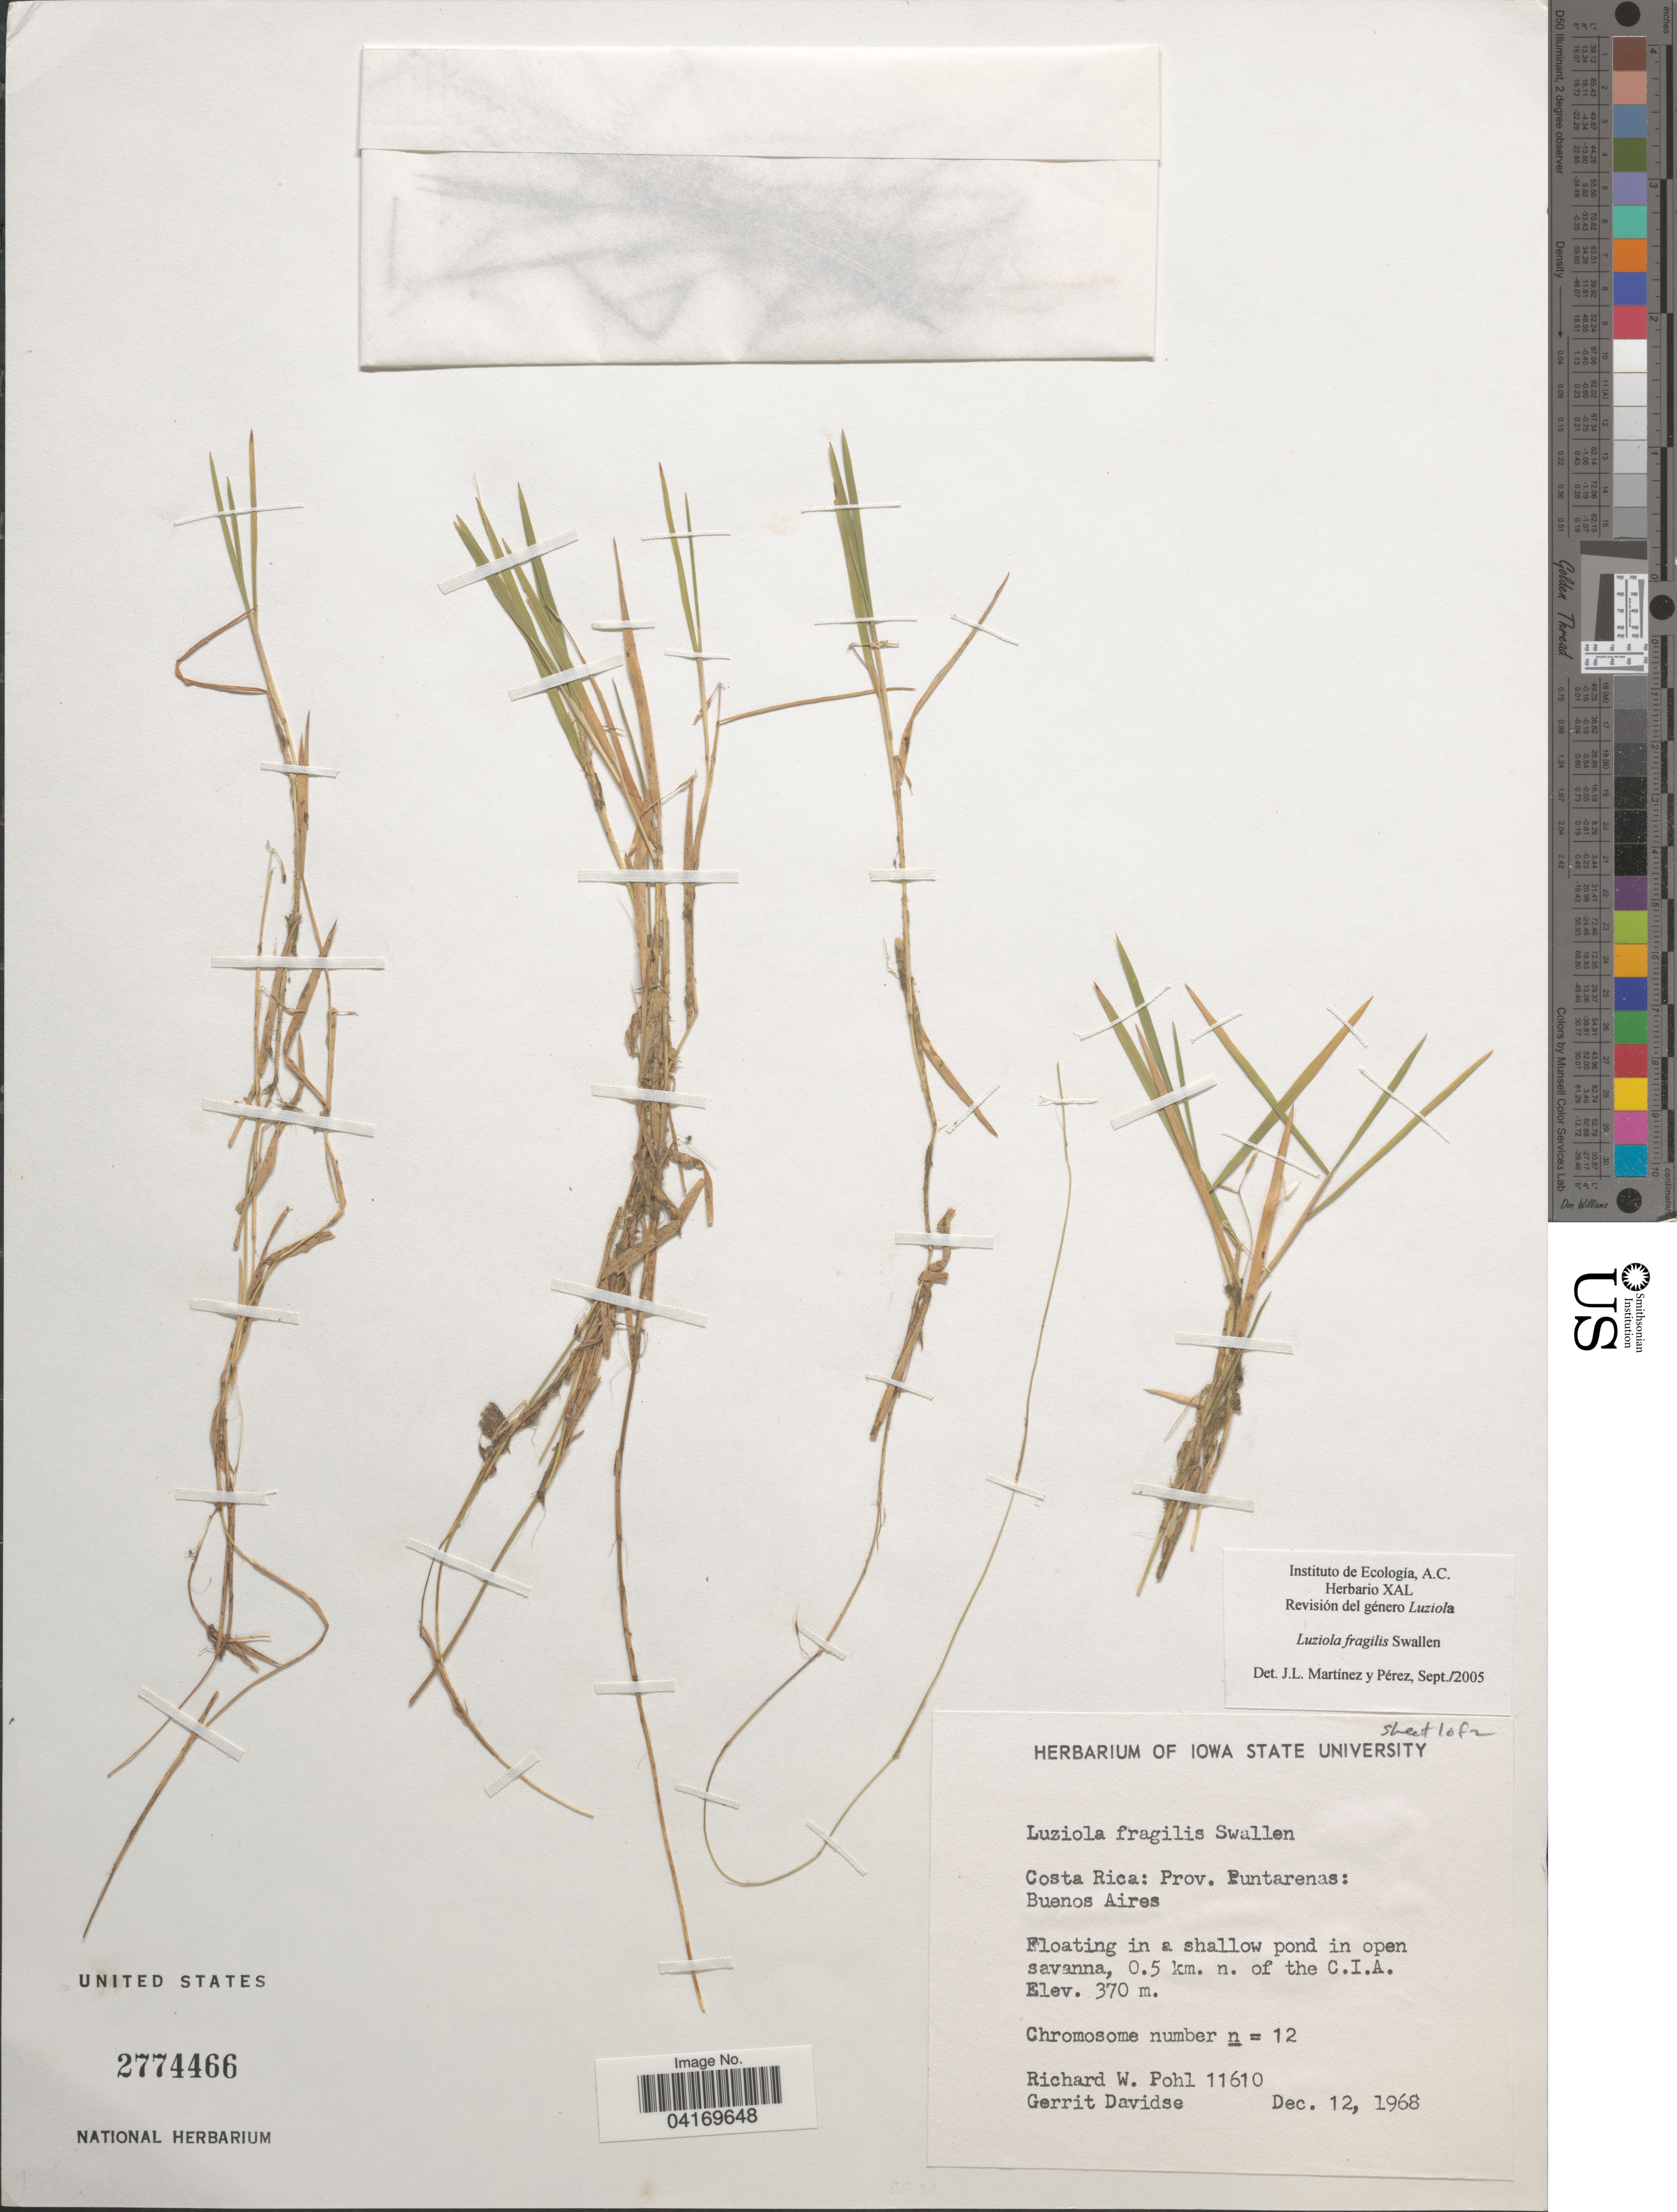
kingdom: Plantae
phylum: Tracheophyta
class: Liliopsida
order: Poales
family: Poaceae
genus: Luziola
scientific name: Luziola fragilis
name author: Swallen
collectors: R. W. Pohl & G. Davidse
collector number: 11610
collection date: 1968-12-12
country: Costa Rica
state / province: Puntarenas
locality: Buenos Aires. In a shallow pond in open savanna, 0.5 km. n. of the C.I.A.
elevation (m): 370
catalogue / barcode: US 2774466